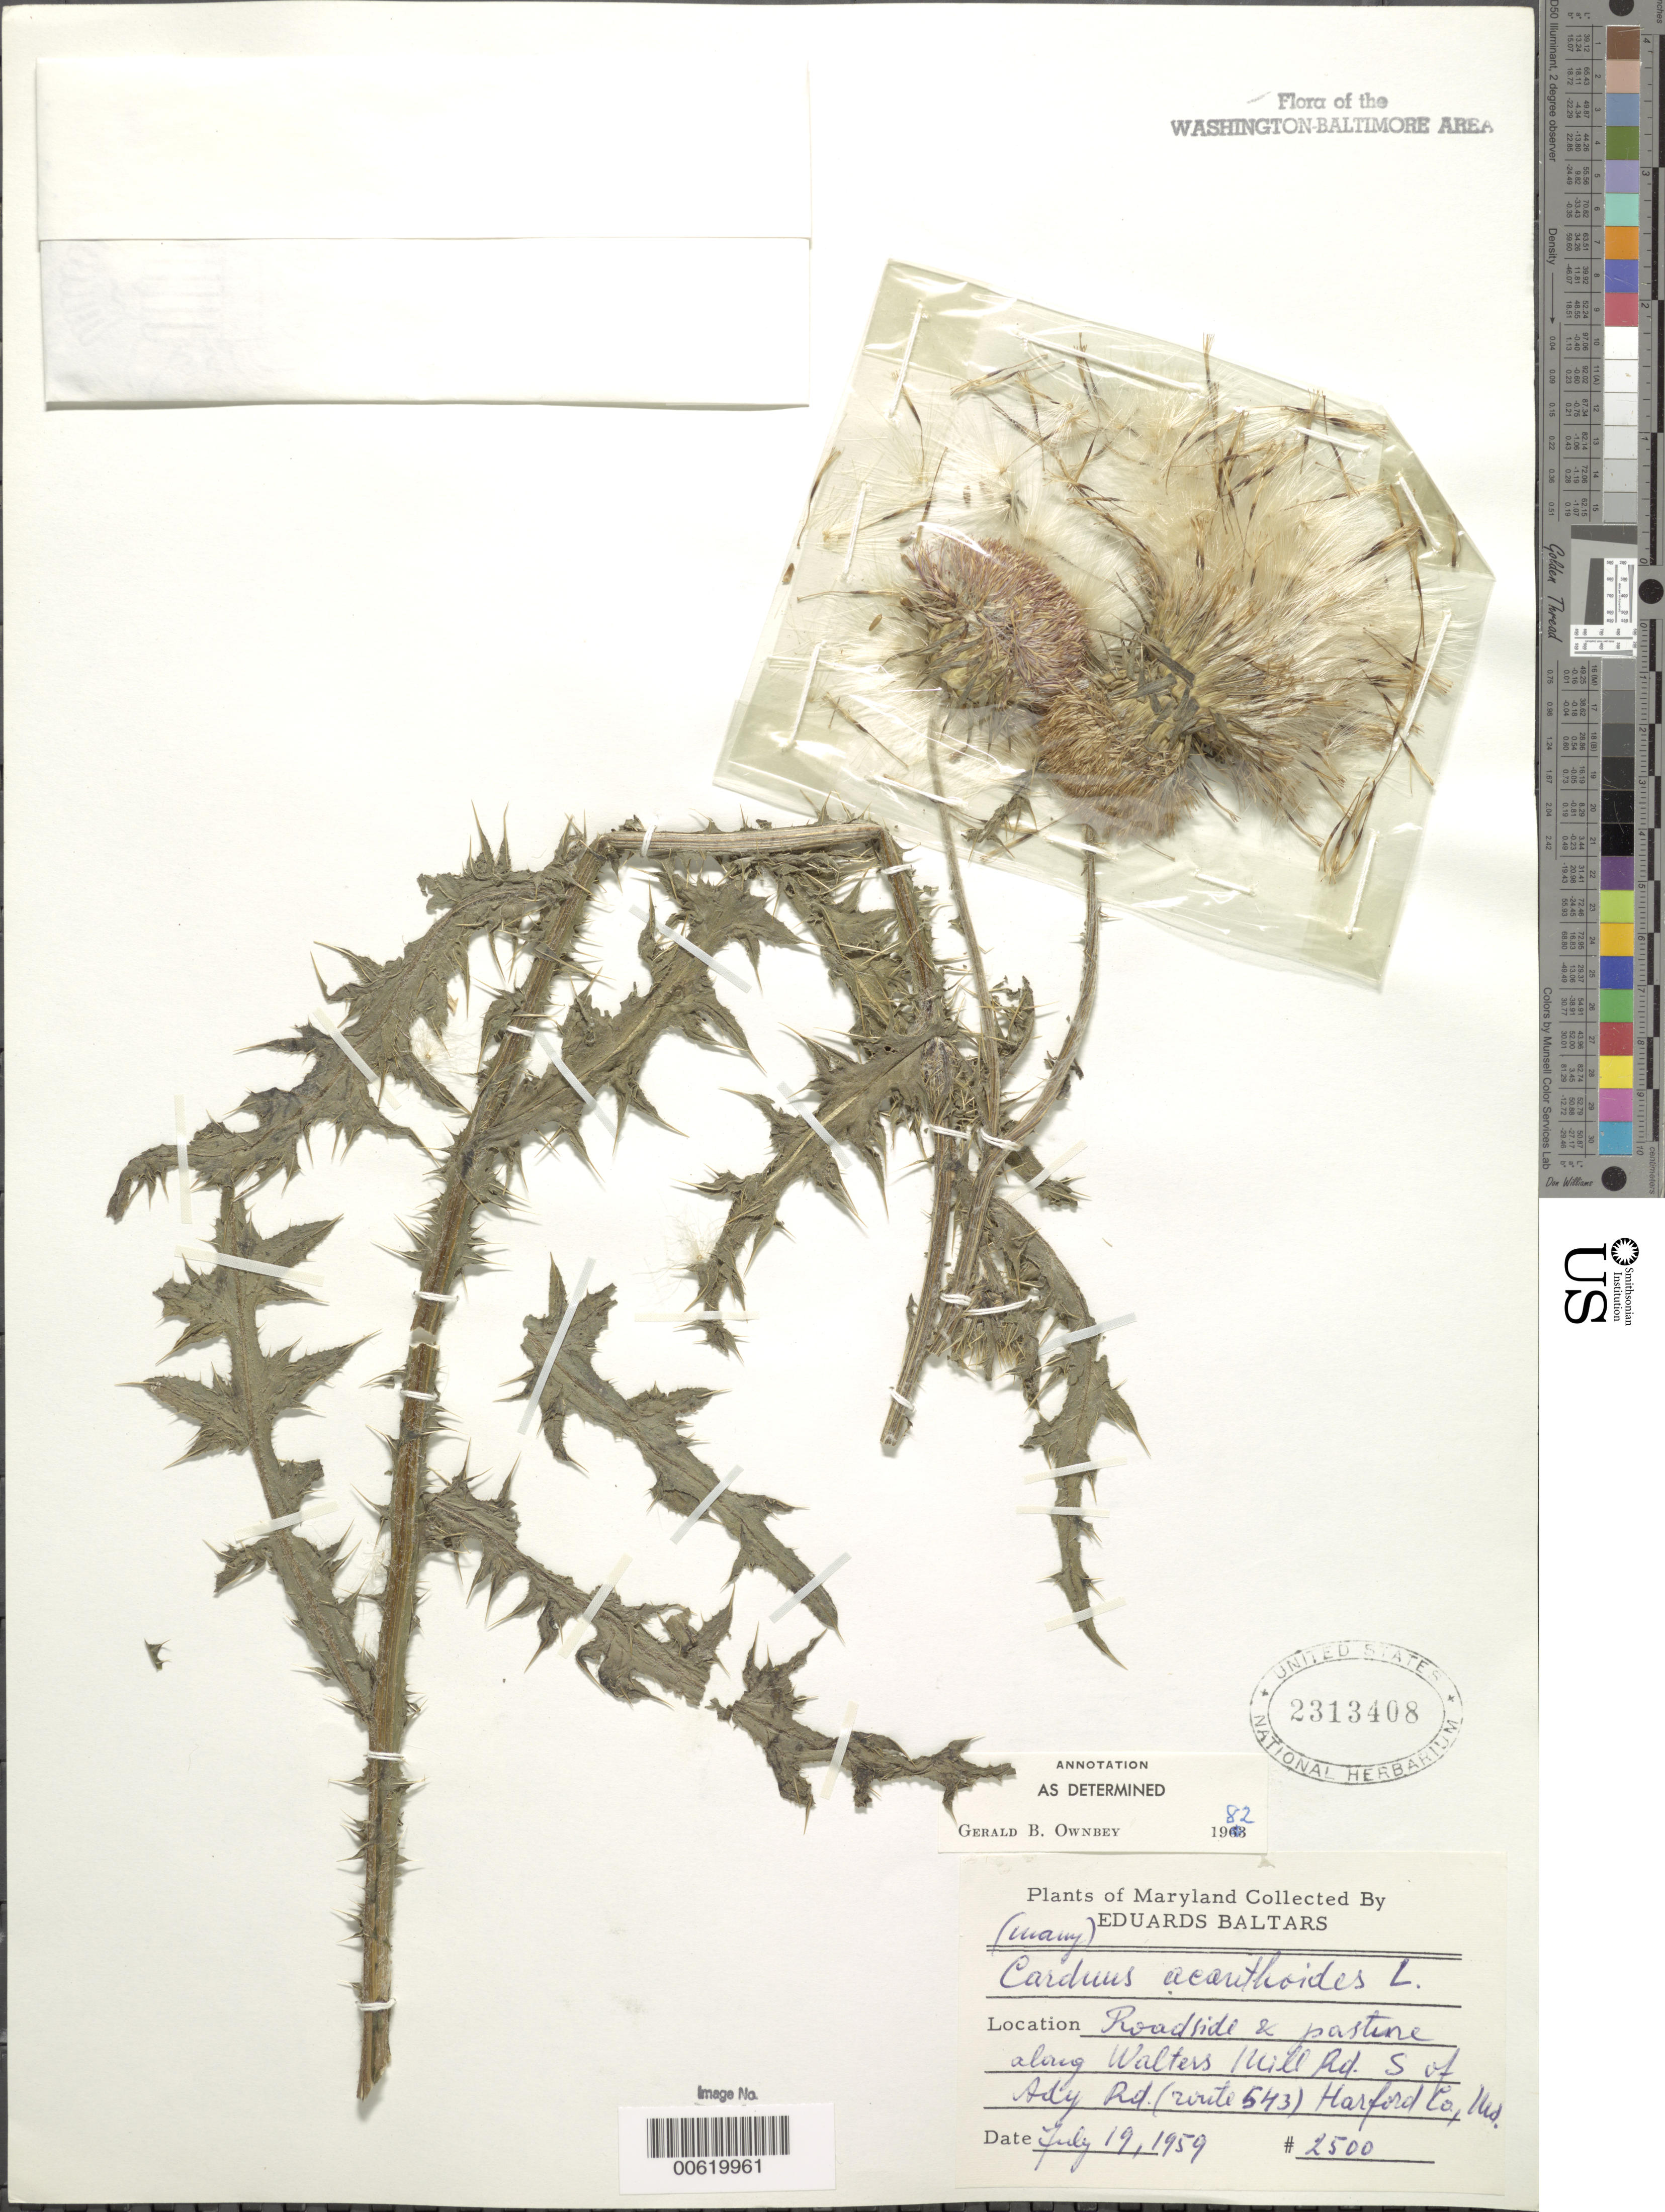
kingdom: Plantae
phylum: Tracheophyta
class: Magnoliopsida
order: Asterales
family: Asteraceae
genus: Carduus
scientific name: Carduus acanthoides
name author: L.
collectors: E. Baltars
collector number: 2500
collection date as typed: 19 Jul 1959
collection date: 1959-07-19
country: United States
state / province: Maryland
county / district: Harford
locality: Along Walters Mill Road, S of Ady Rd. (543)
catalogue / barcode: US 2313408